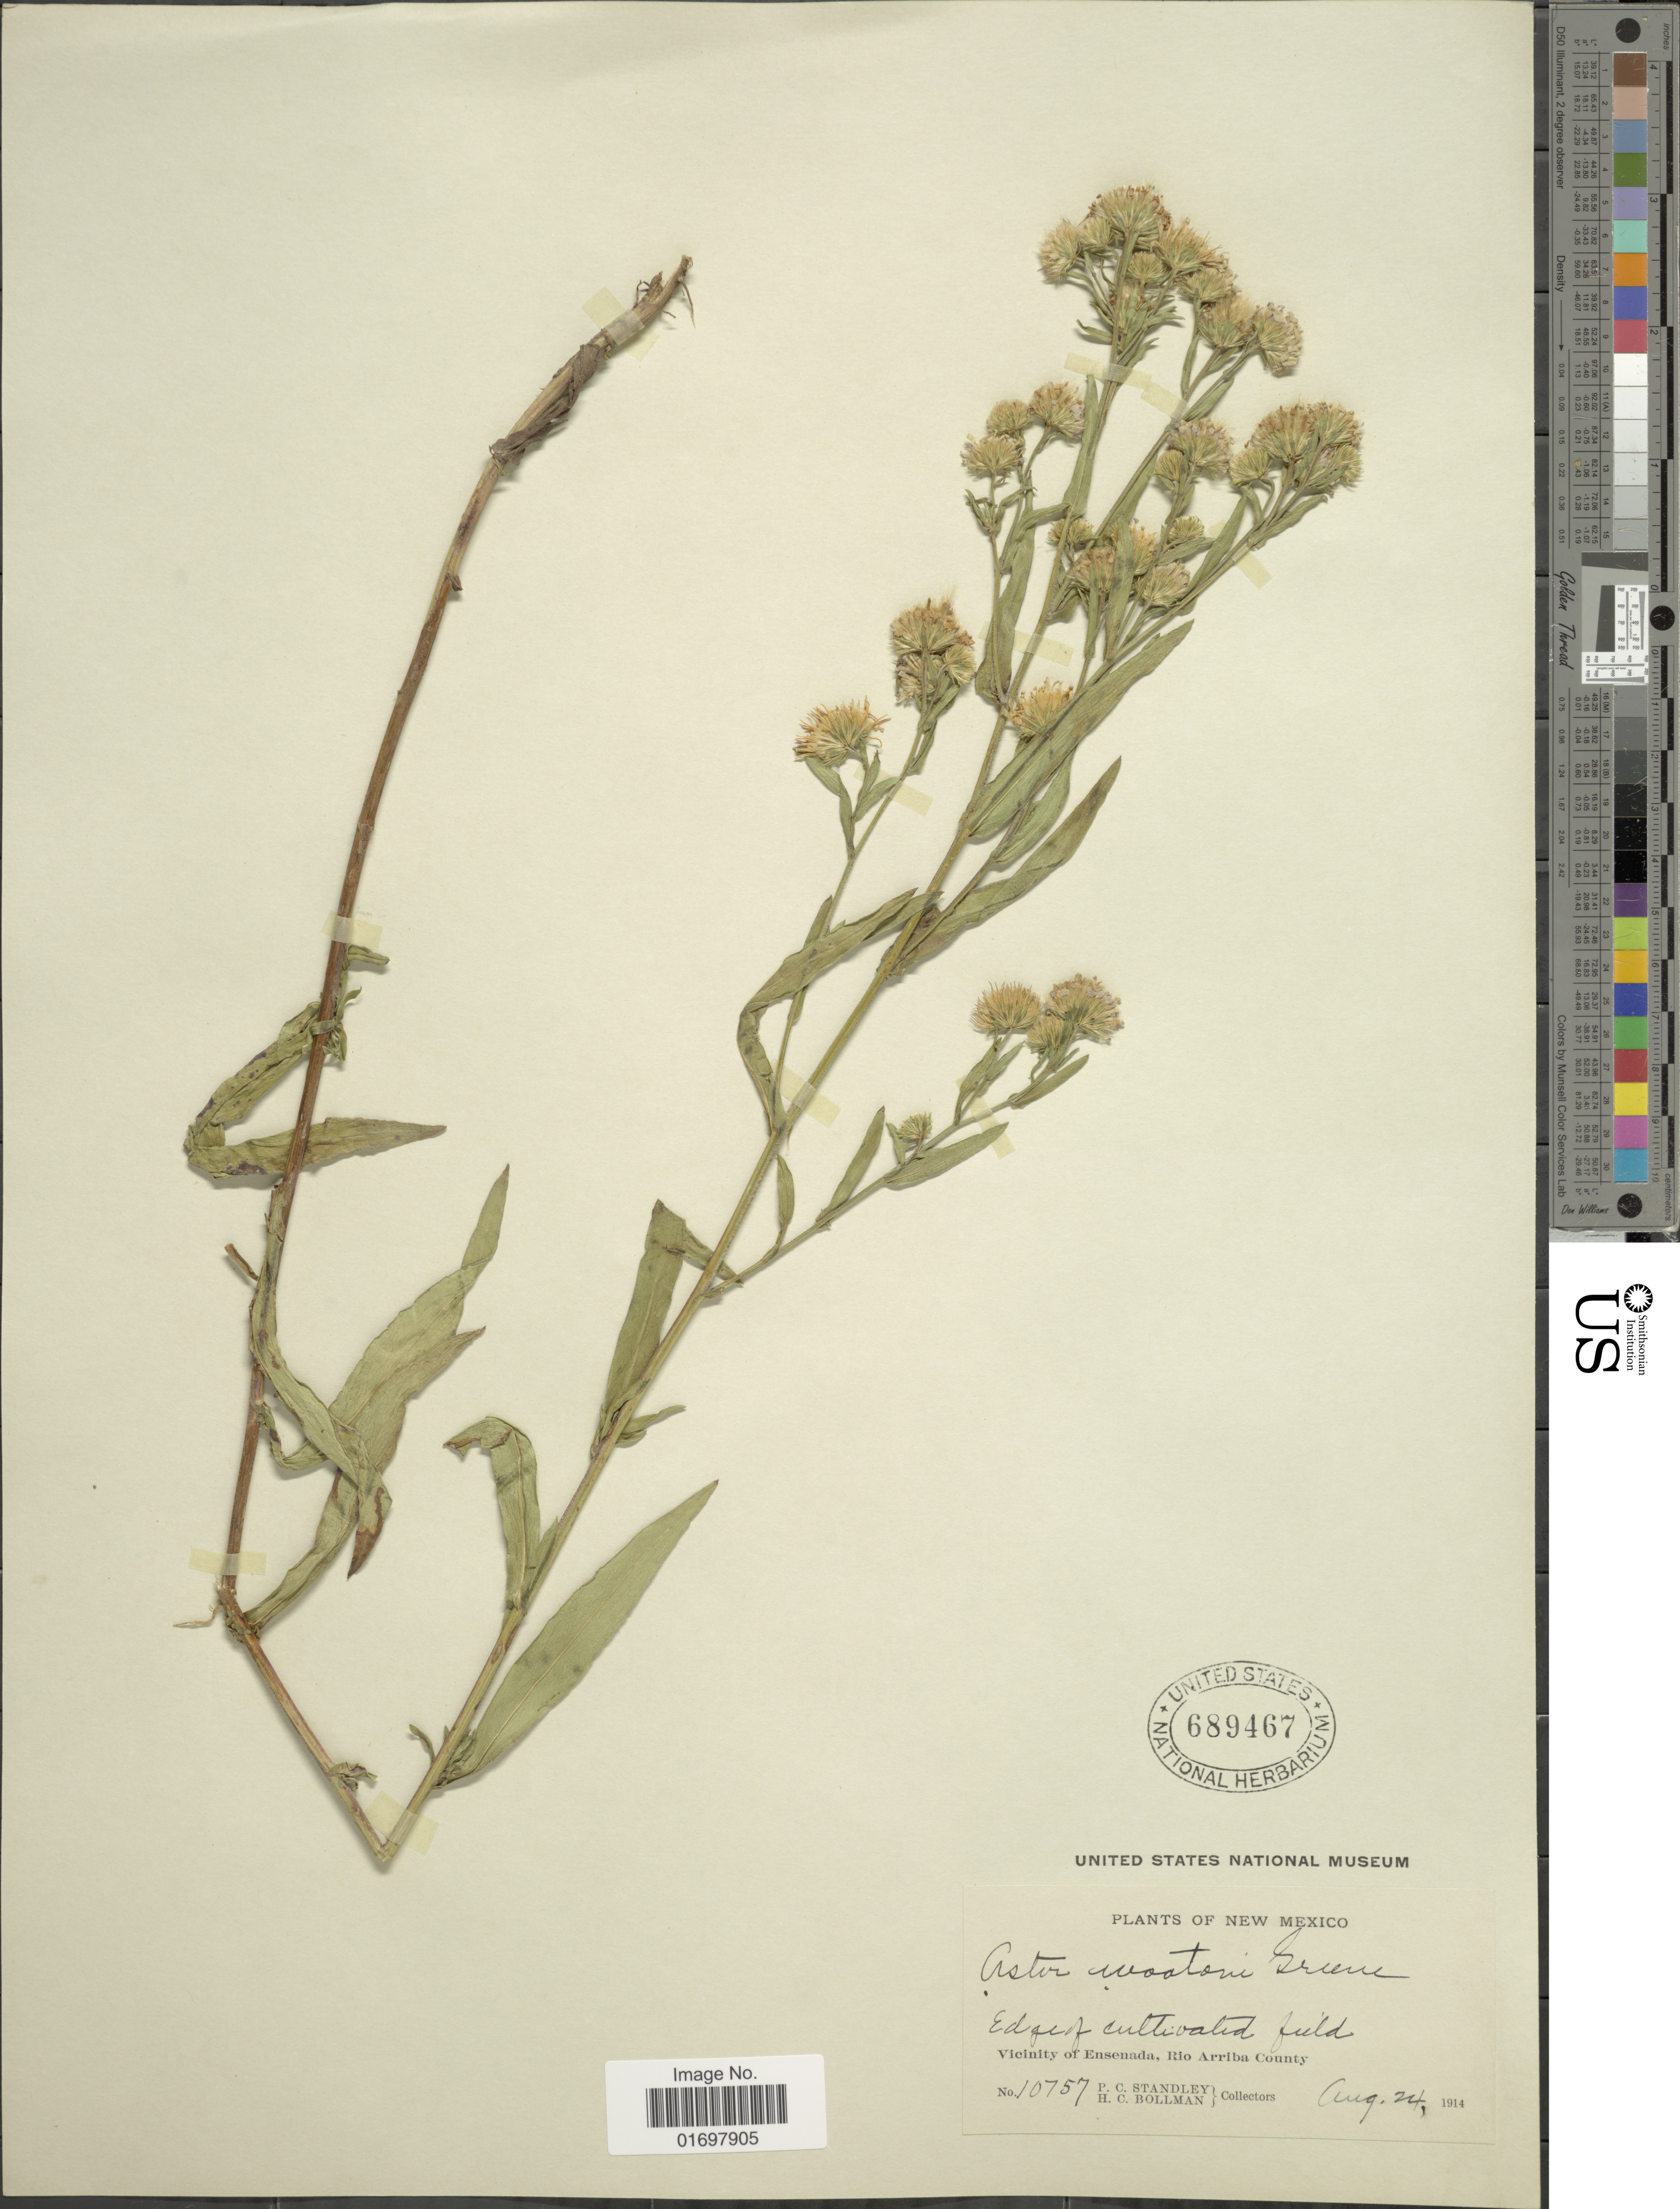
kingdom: Plantae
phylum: Tracheophyta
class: Magnoliopsida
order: Asterales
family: Asteraceae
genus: Symphyotrichum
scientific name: Symphyotrichum lanceolatum var. hesperium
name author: (A. Gray) G.L. Nesom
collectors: P. C. Standley & H. C. Bollman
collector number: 10757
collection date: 1914-08-24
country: United States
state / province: New Mexico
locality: Edge of cultivated field, Vicinity of Ensenada, Rio Arriba County.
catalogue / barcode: US 689467